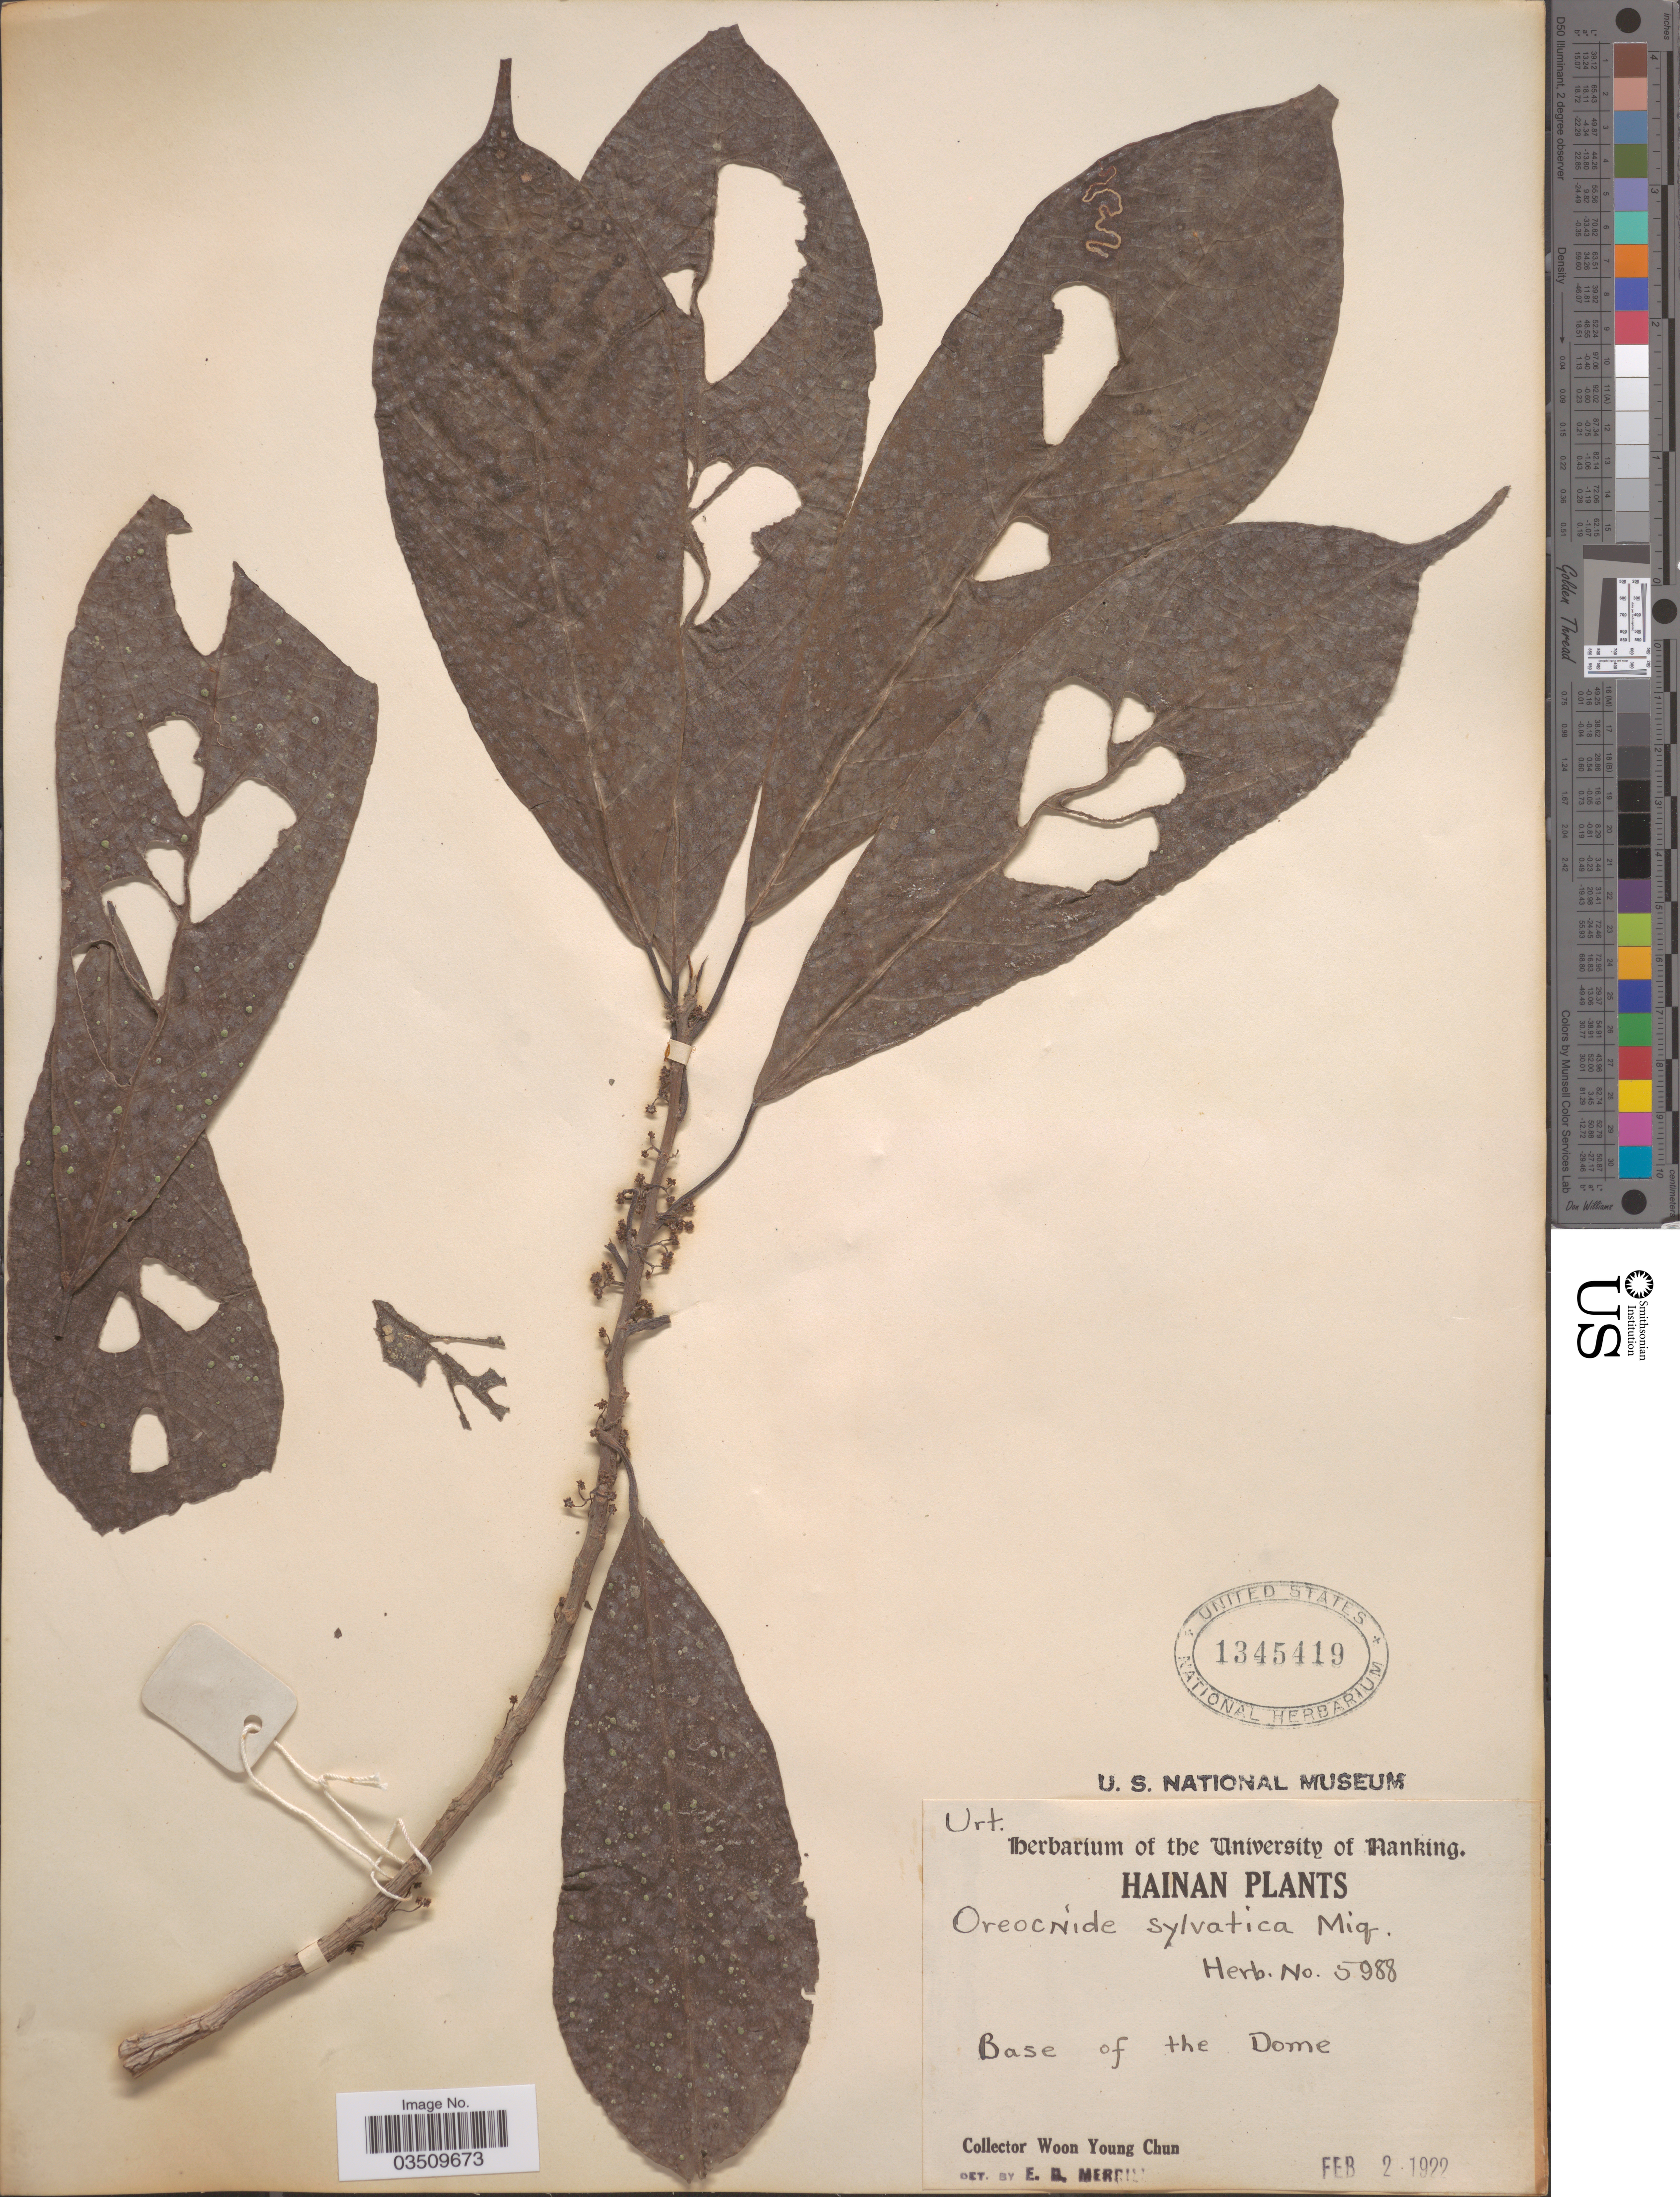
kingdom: Plantae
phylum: Tracheophyta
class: Magnoliopsida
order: Rosales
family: Urticaceae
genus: Oreocnide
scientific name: Oreocnide rubescens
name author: (Blume) Miq.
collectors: W. Y. Chun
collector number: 5988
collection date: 1922-02-02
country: China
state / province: Hainan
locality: Base of the Dome.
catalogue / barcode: US 1345419